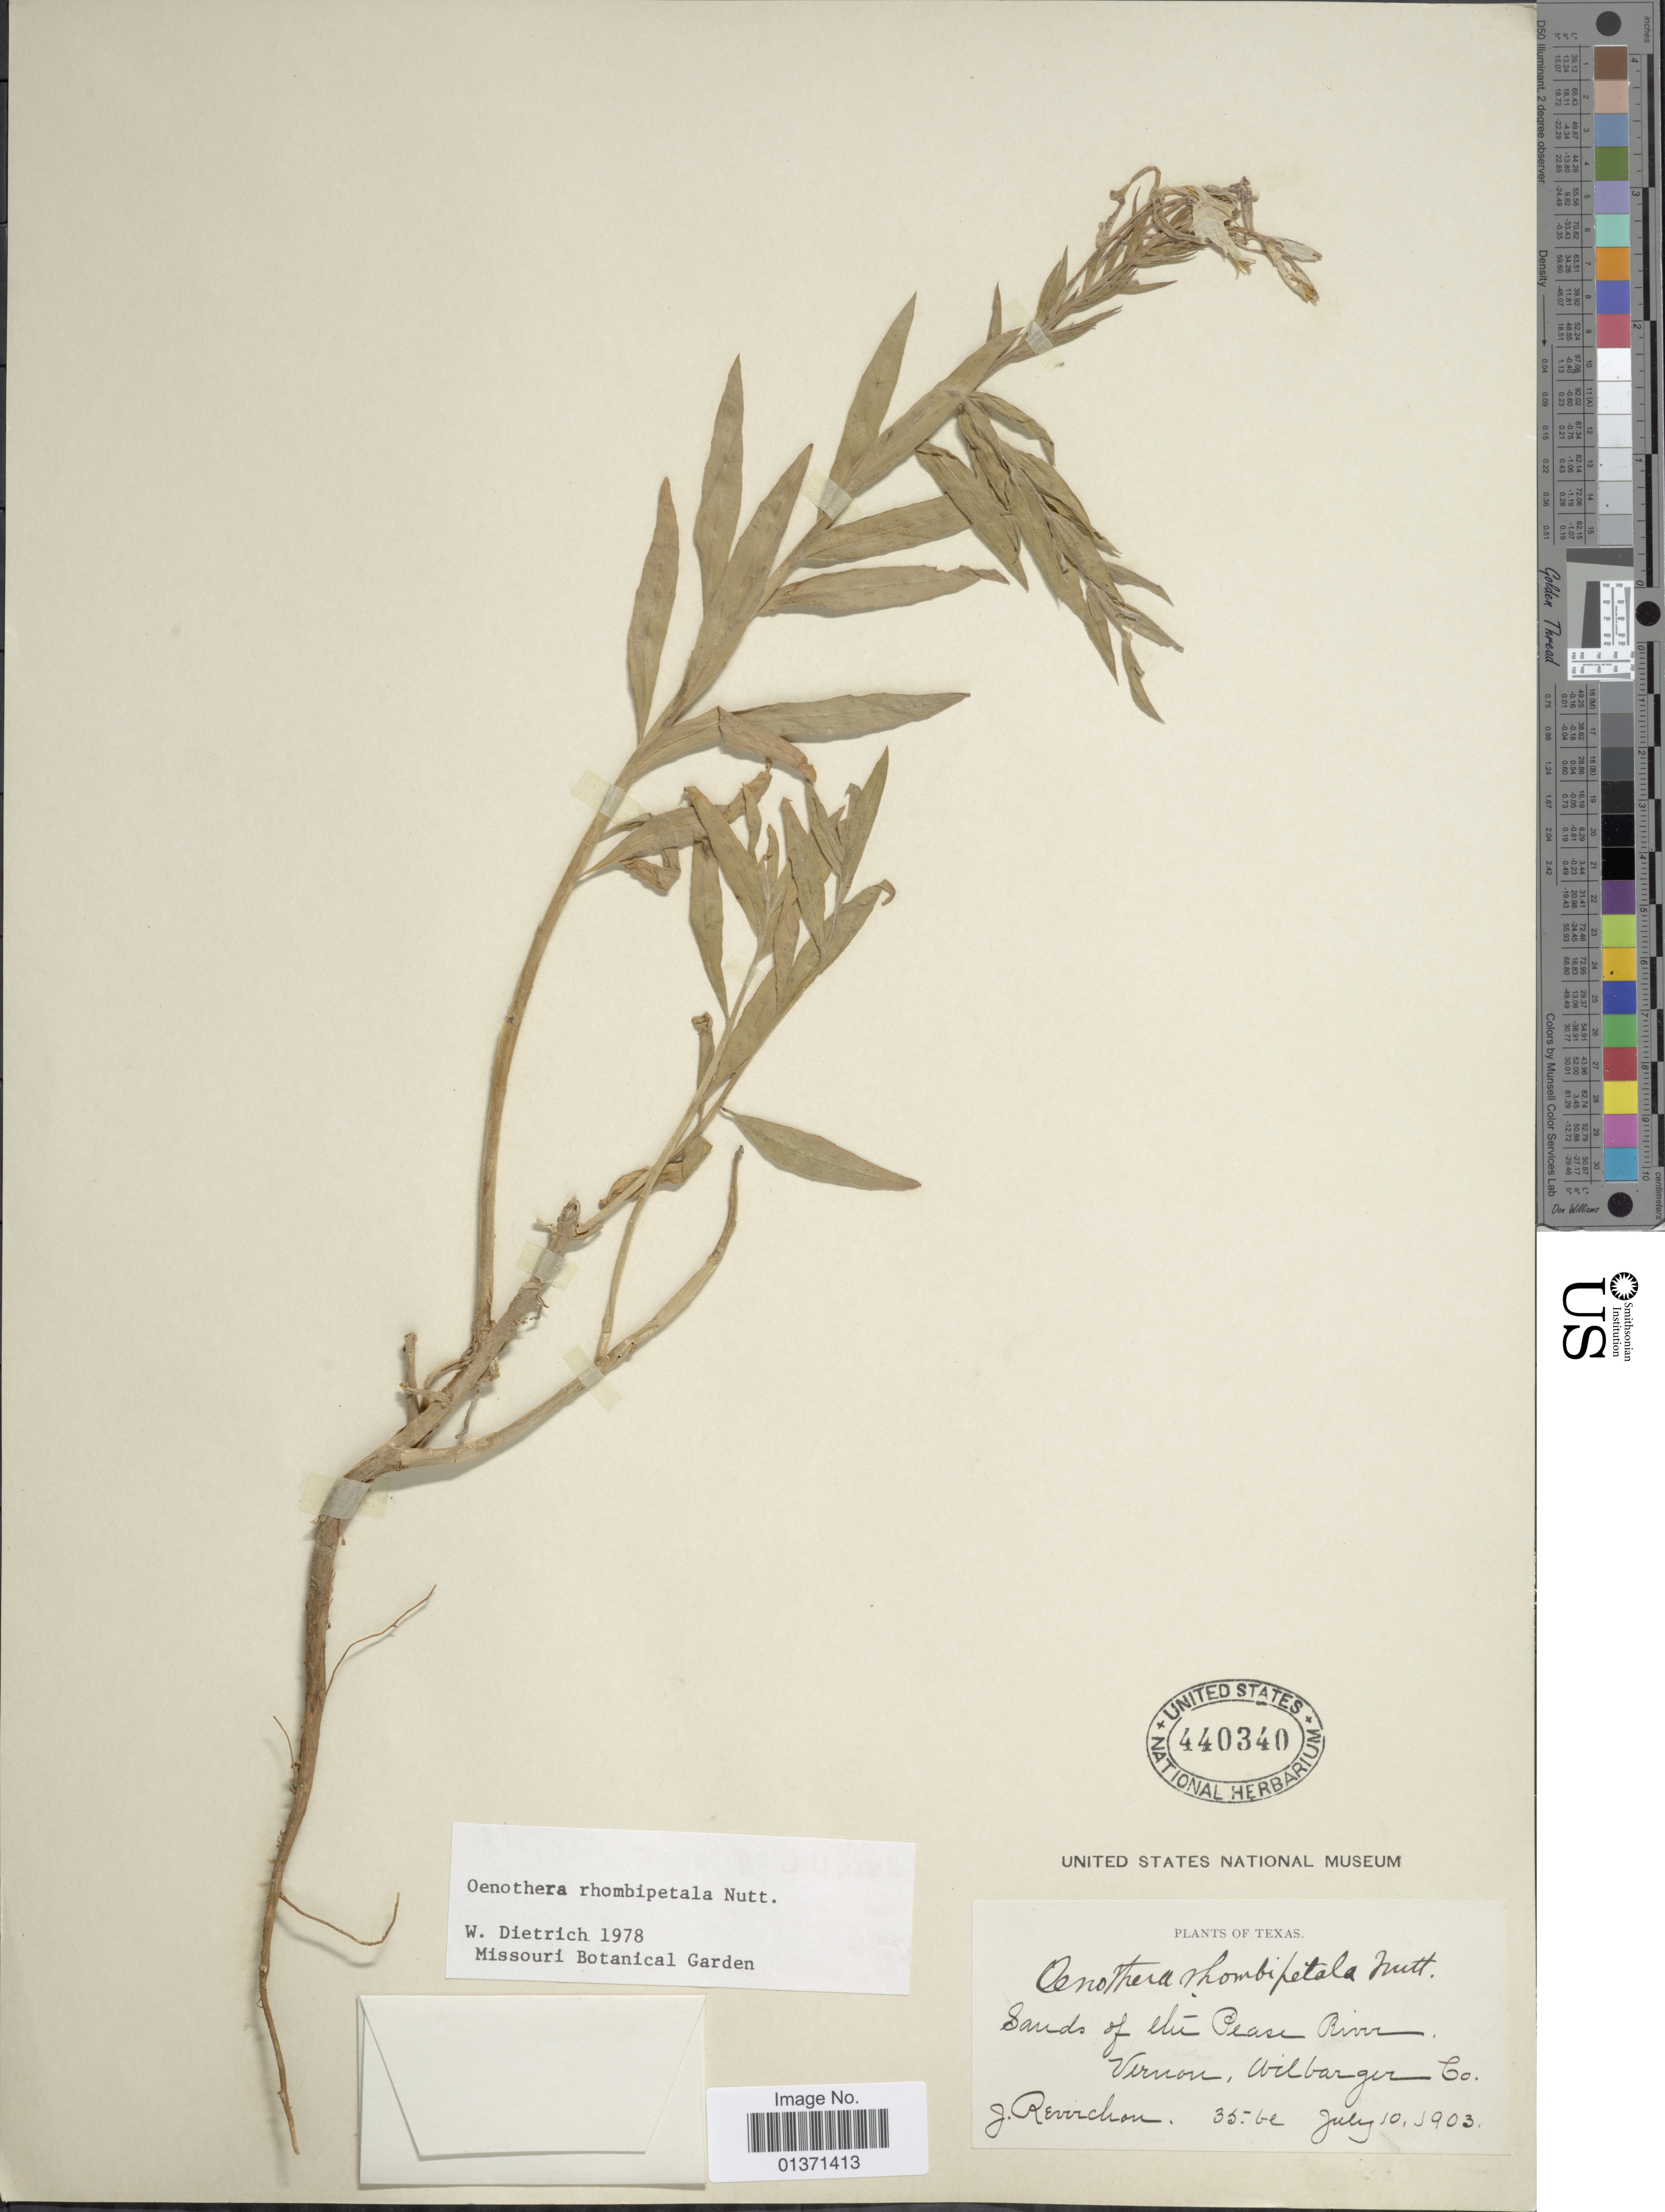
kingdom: Plantae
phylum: Tracheophyta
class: Magnoliopsida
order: Myrtales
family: Onagraceae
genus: Oenothera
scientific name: Oenothera rhombipetala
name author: Nutt. ex Torr & A. Gray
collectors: J. Reverchon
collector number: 35be*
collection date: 1903-07-10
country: United States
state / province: Texas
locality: Sands of the Pease River, Vernon, Wilbarger Co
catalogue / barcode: US 440340